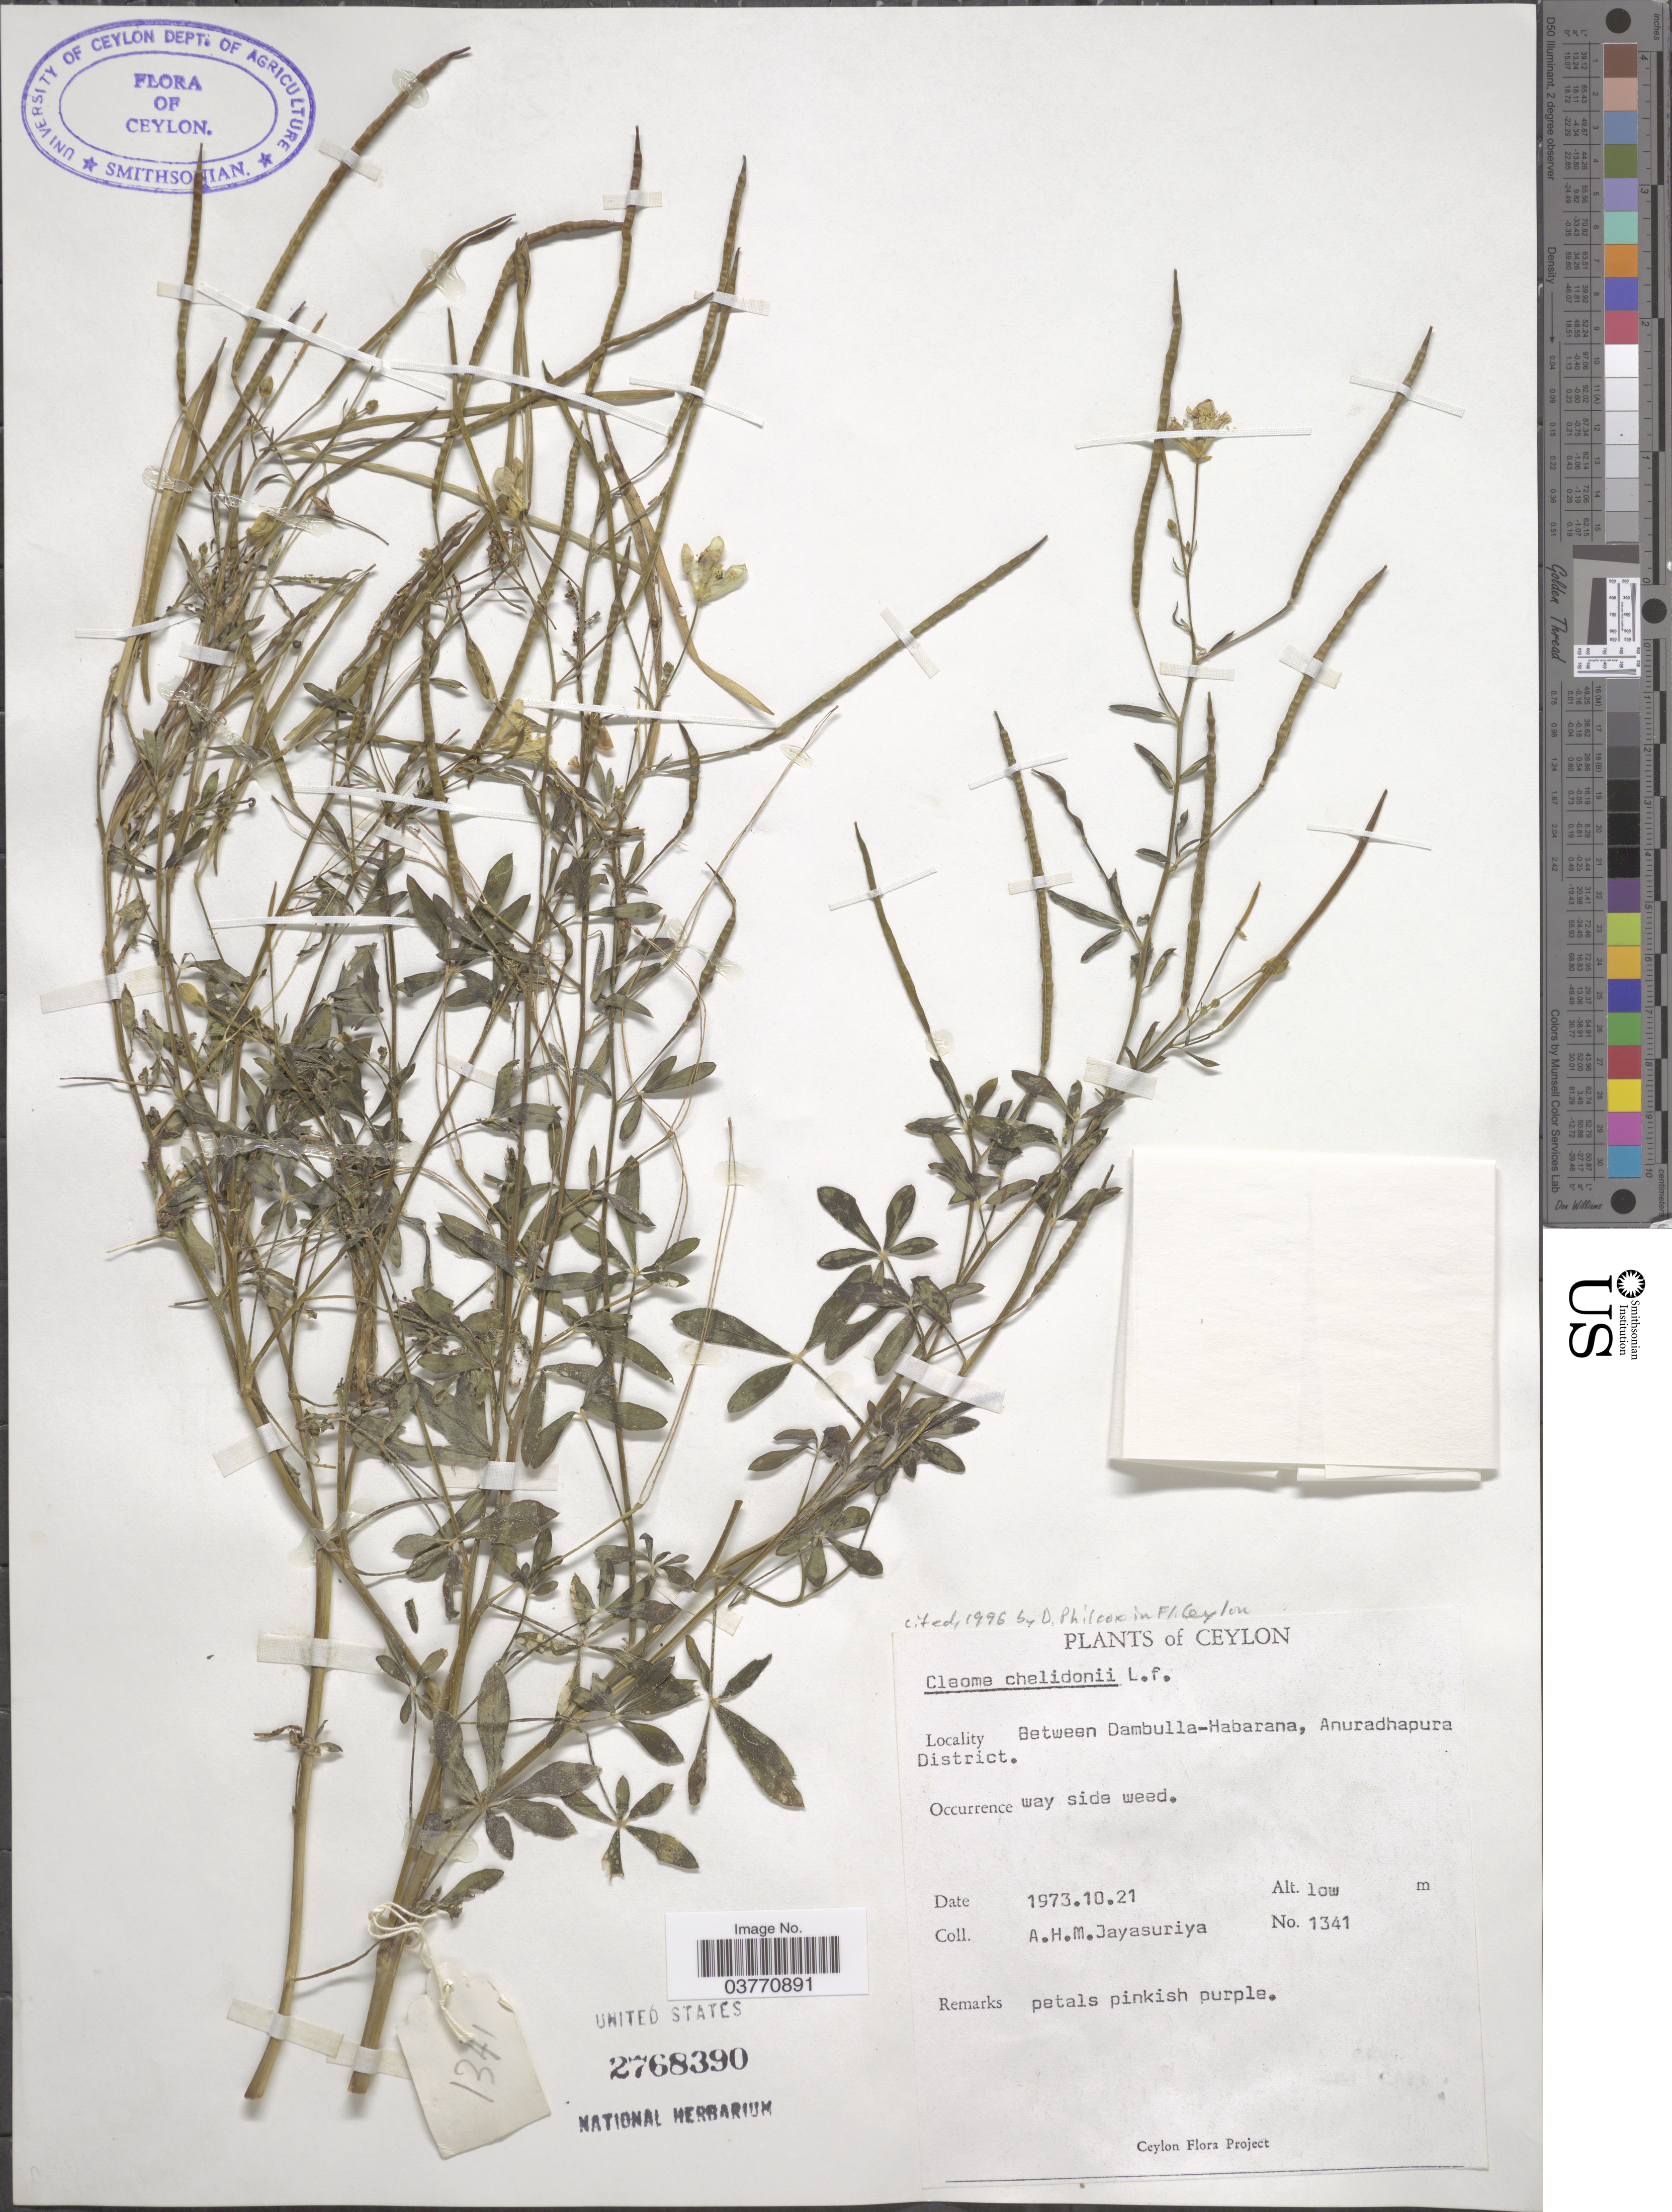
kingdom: Plantae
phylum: Tracheophyta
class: Magnoliopsida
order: Brassicales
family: Cleomaceae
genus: Corynandra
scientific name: Corynandra chelidonii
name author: (L. f.) Cochrane & Iltis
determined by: Strong, M. T., (US), Smithsonian Institution - National Museum of Natural History (UNITED STATES)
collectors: A. H. Jayasuriya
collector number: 1341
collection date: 1973-10-21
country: Sri Lanka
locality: Ceylon. Between Dambulla-Habarana, Anuradhapura District.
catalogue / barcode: US 2768390